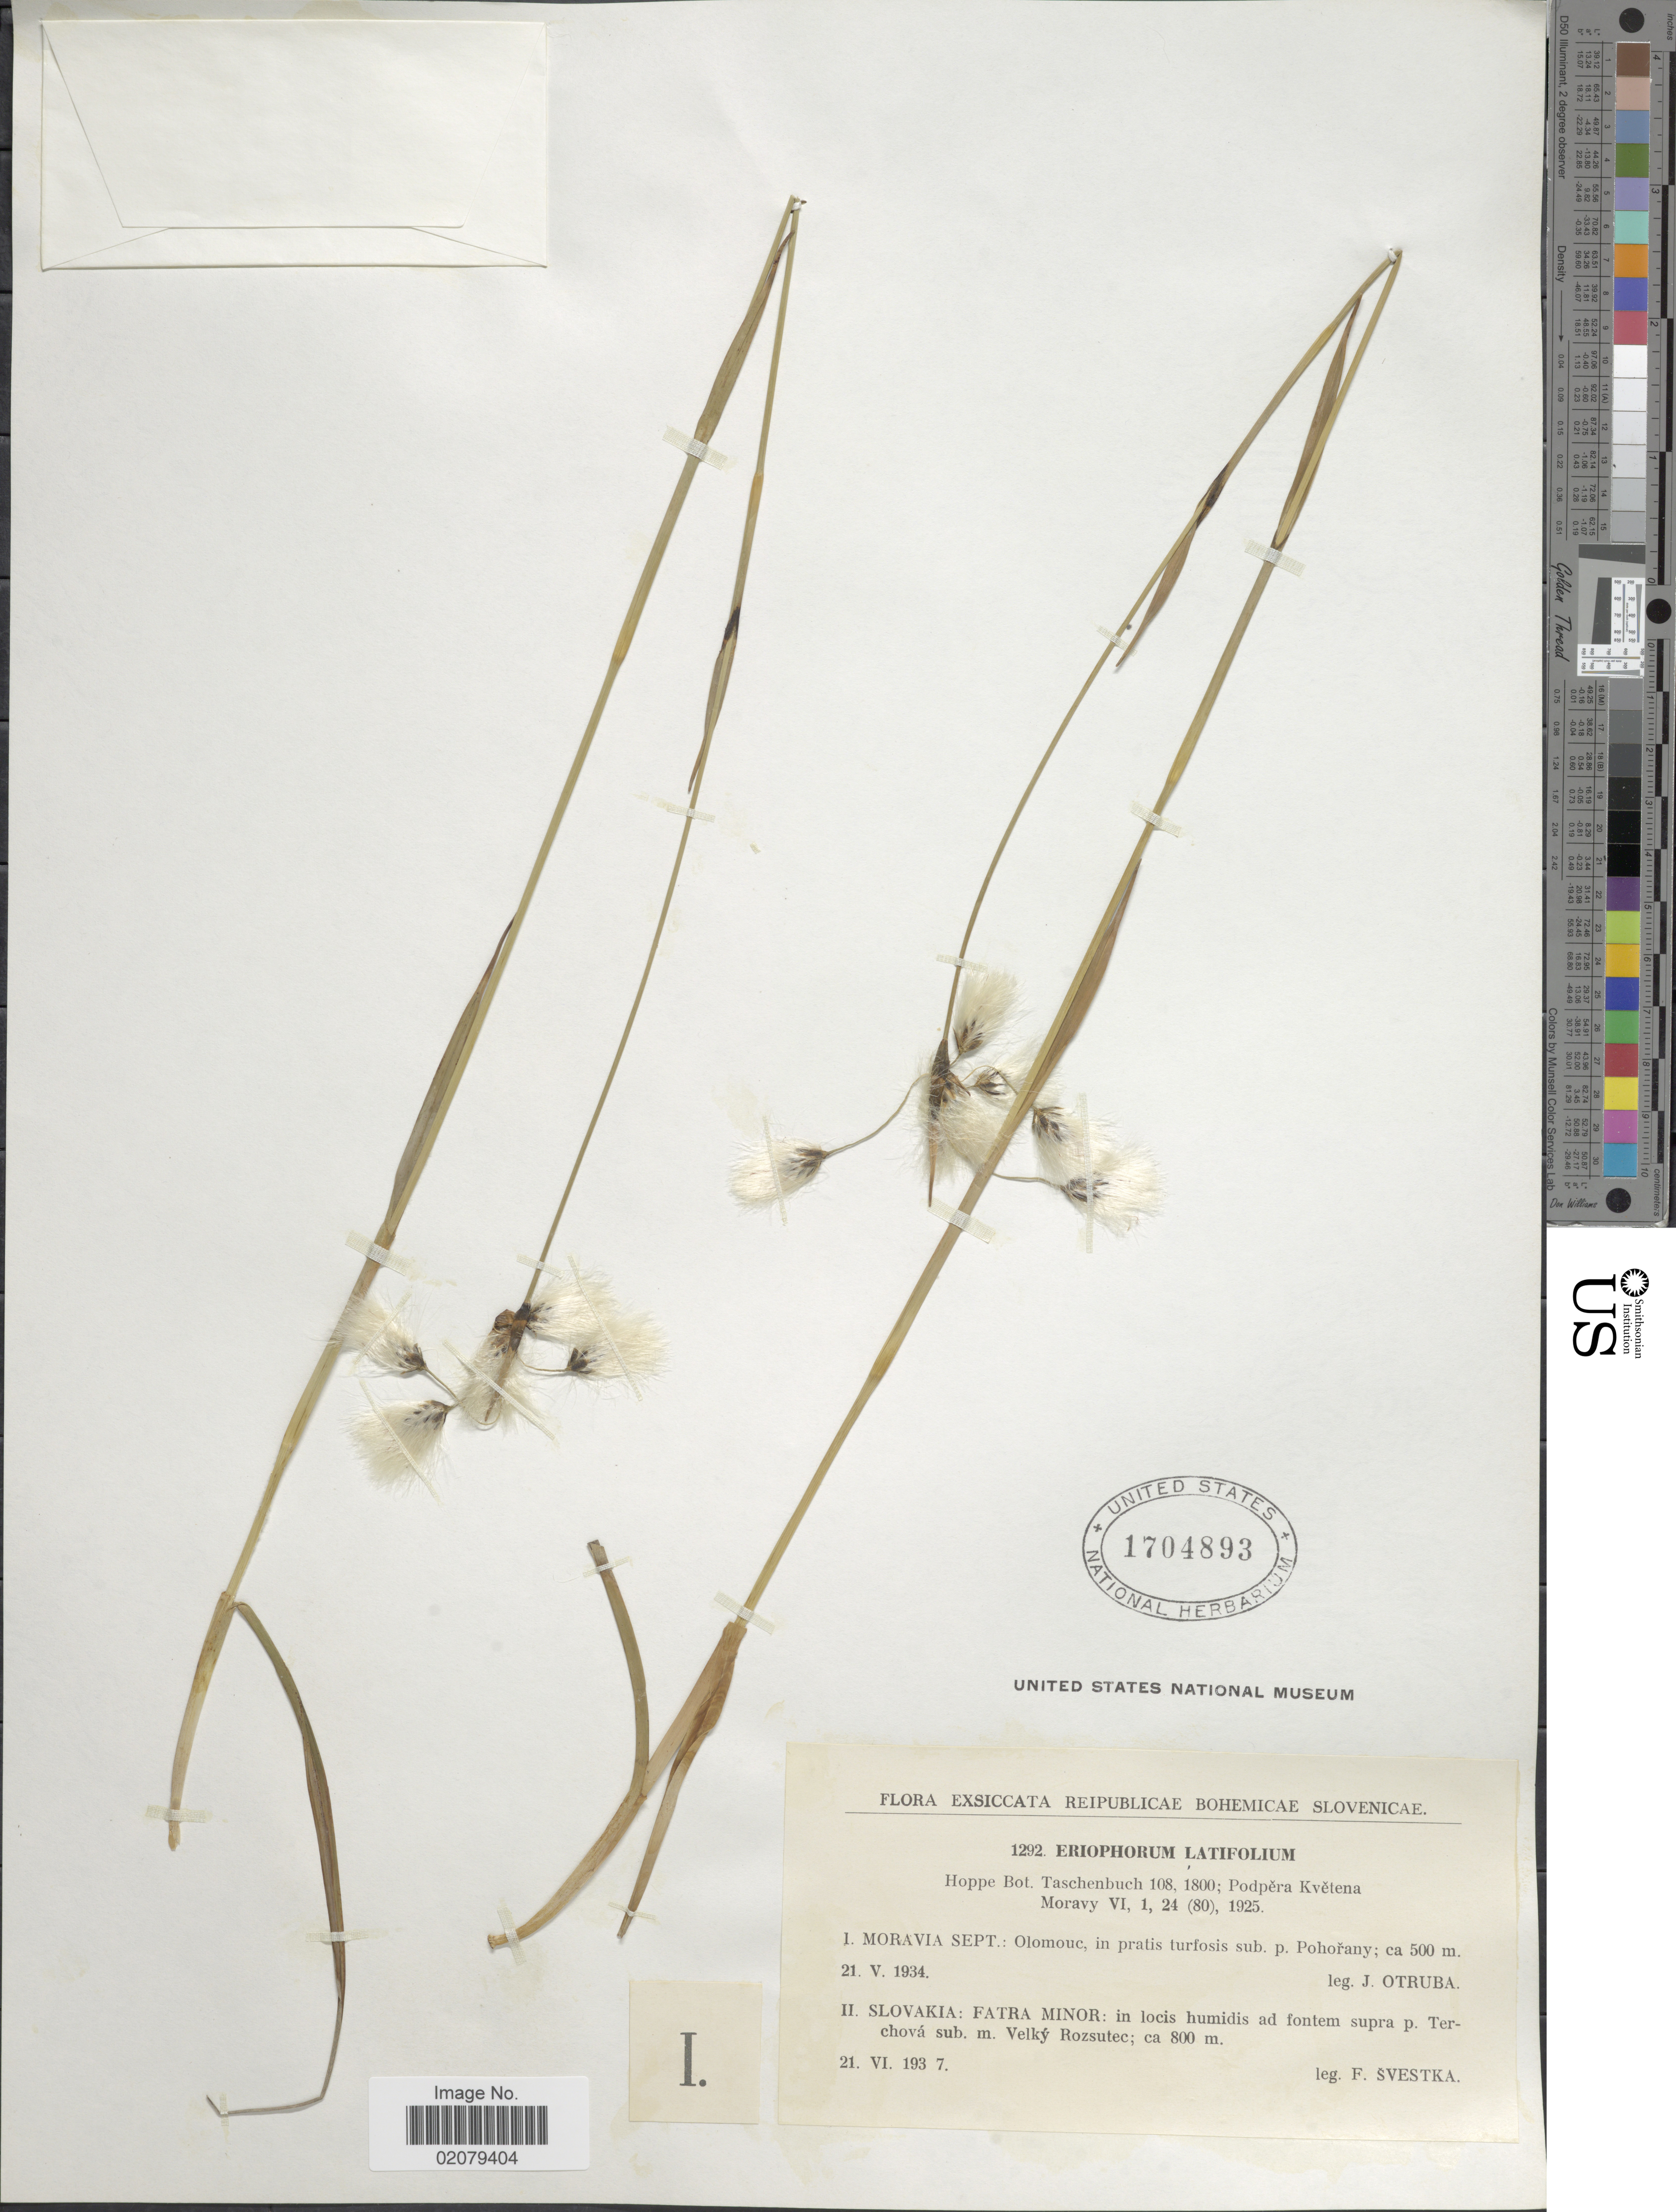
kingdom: Plantae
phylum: Tracheophyta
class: Liliopsida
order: Poales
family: Cyperaceae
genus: Eriophorum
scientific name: Eriophorum latifolium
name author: Hoppe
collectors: J. Otruba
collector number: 1292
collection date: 1934-05-21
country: Czechia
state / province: Olomouc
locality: Moravia Sept.: Olomouc, in pratis turfosis sub. p. Pohorany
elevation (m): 500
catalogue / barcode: US 1704893